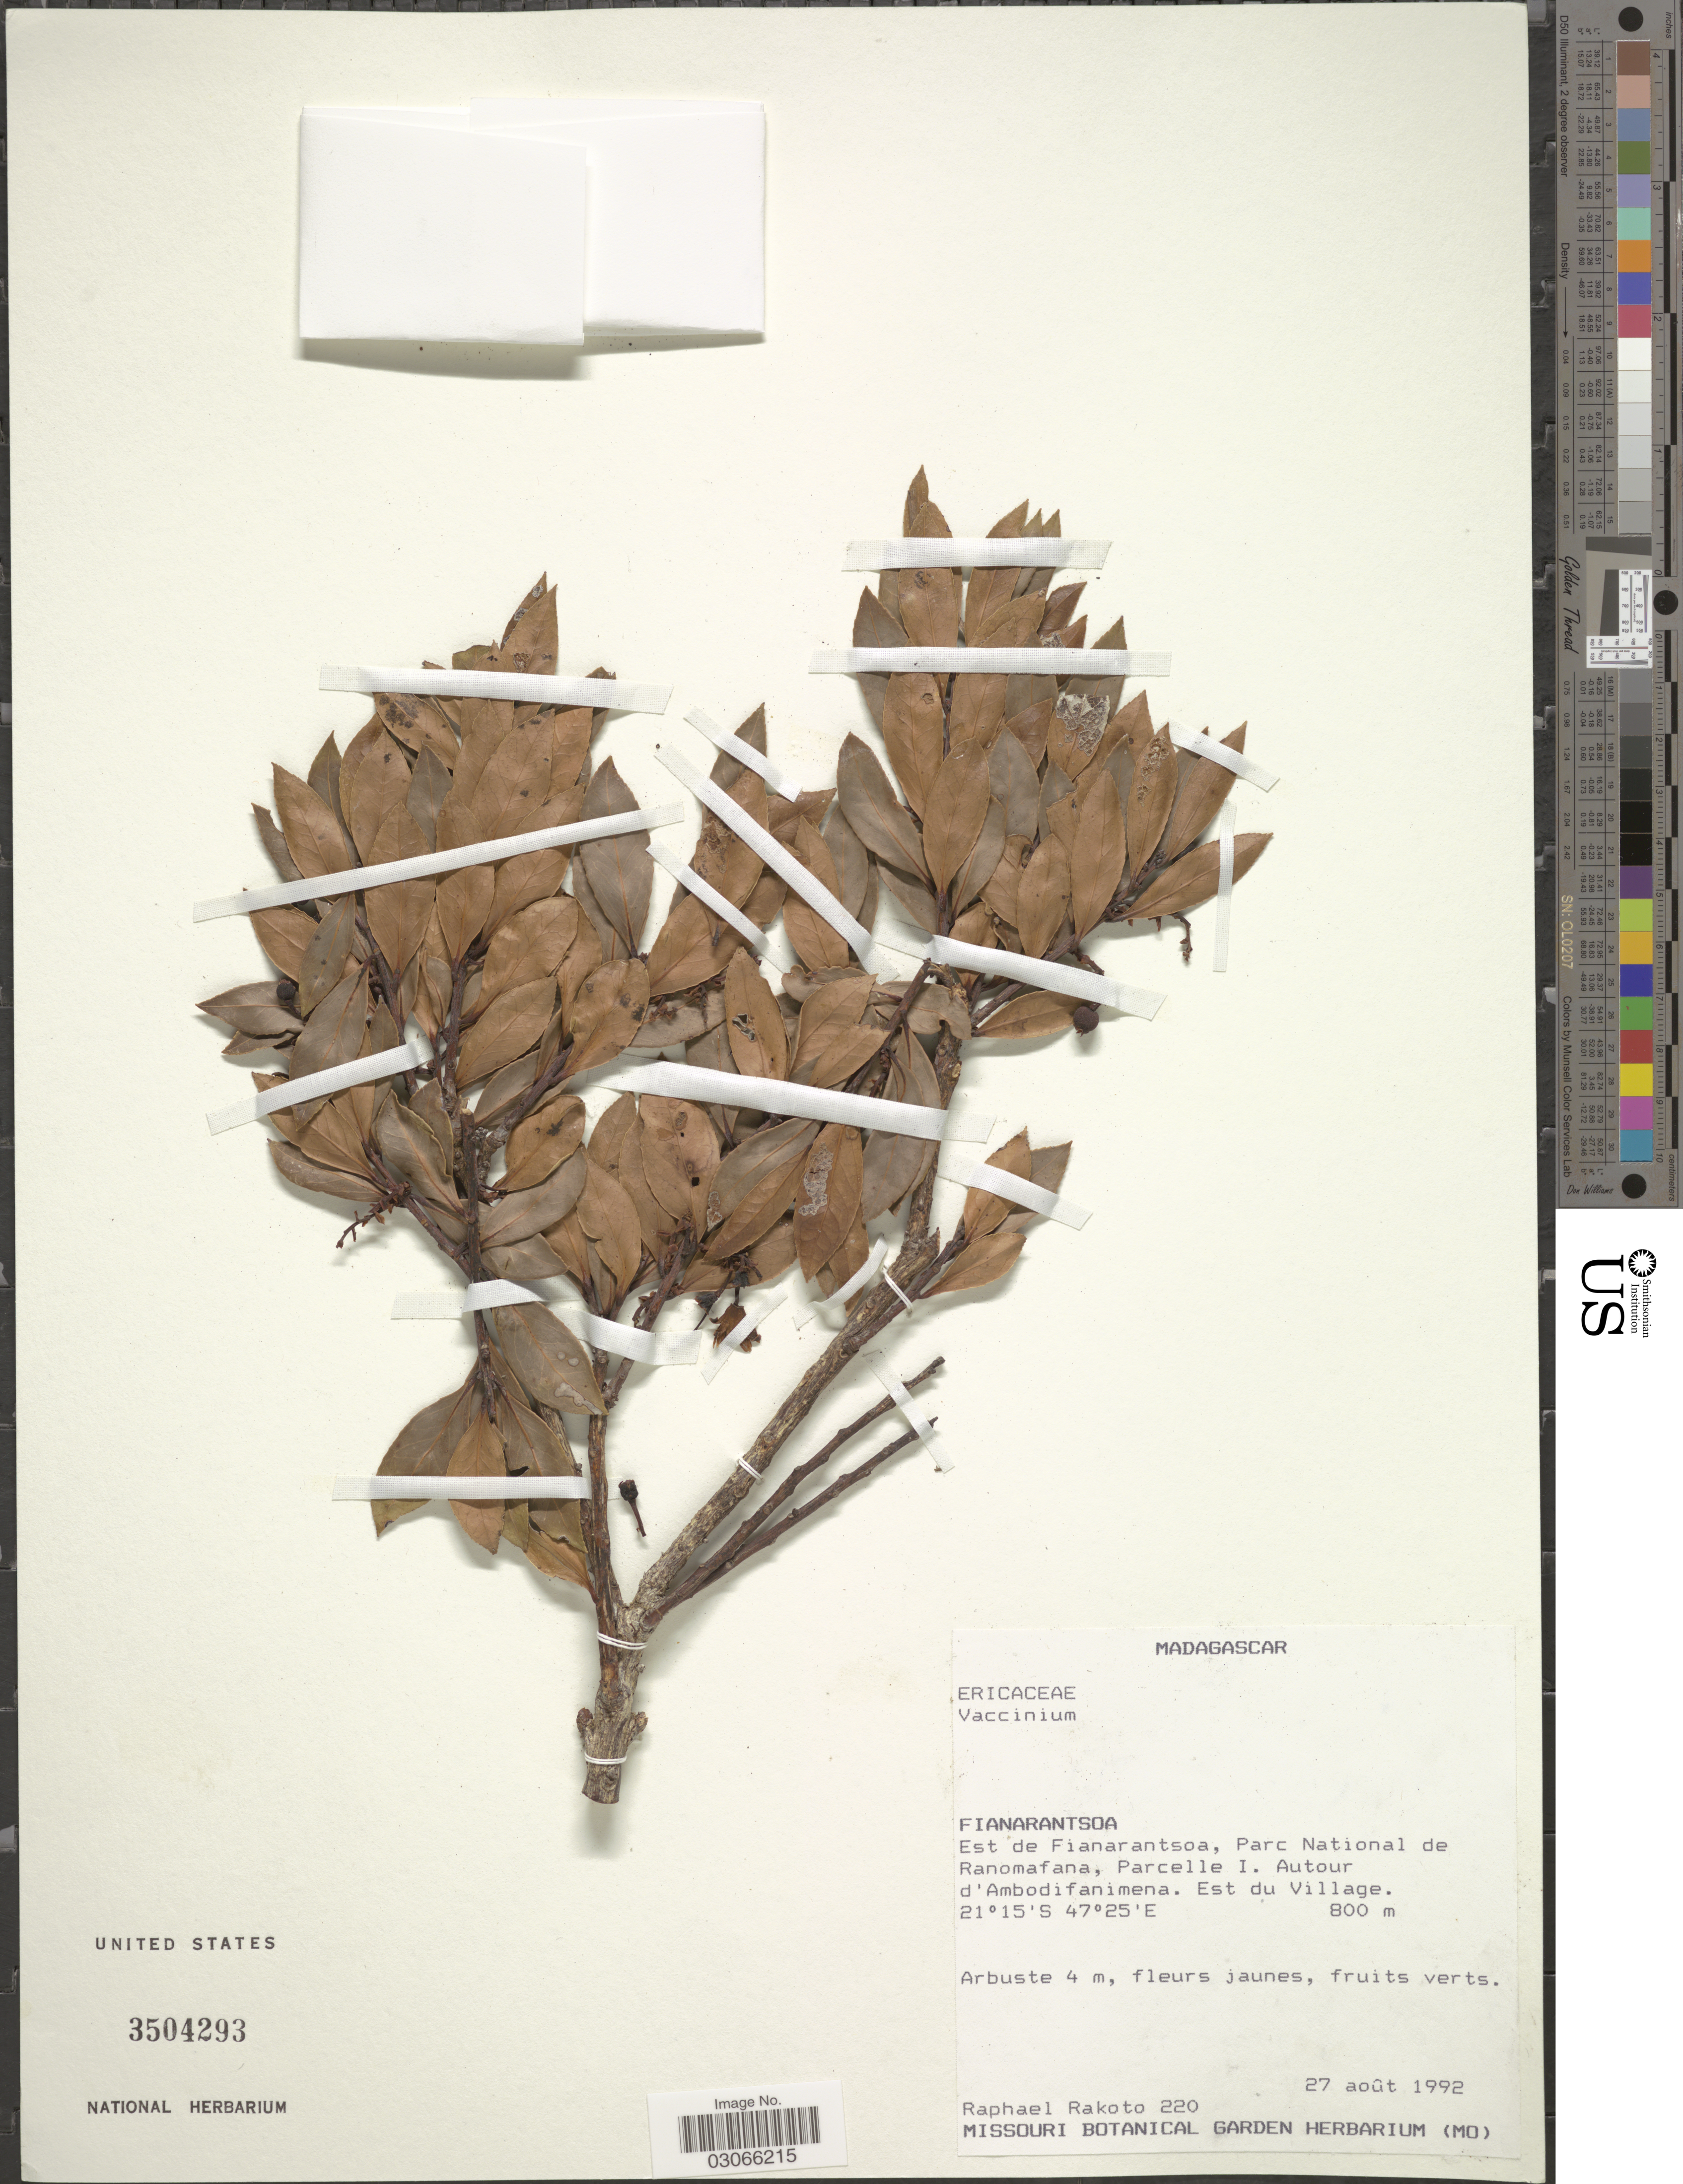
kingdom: Plantae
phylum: Tracheophyta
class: Magnoliopsida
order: Ericales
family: Ericaceae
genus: Vaccinium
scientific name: Vaccinium sp.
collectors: R. Rakoto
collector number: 220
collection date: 1992-08-27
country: Madagascar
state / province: Vatovavy Fitovinany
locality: Est de Fianarantsoa, Parc National de Ranomafana, Parcelle I. Autour d'Ambodifanimena. Est du Village.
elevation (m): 800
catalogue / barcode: US 3504293